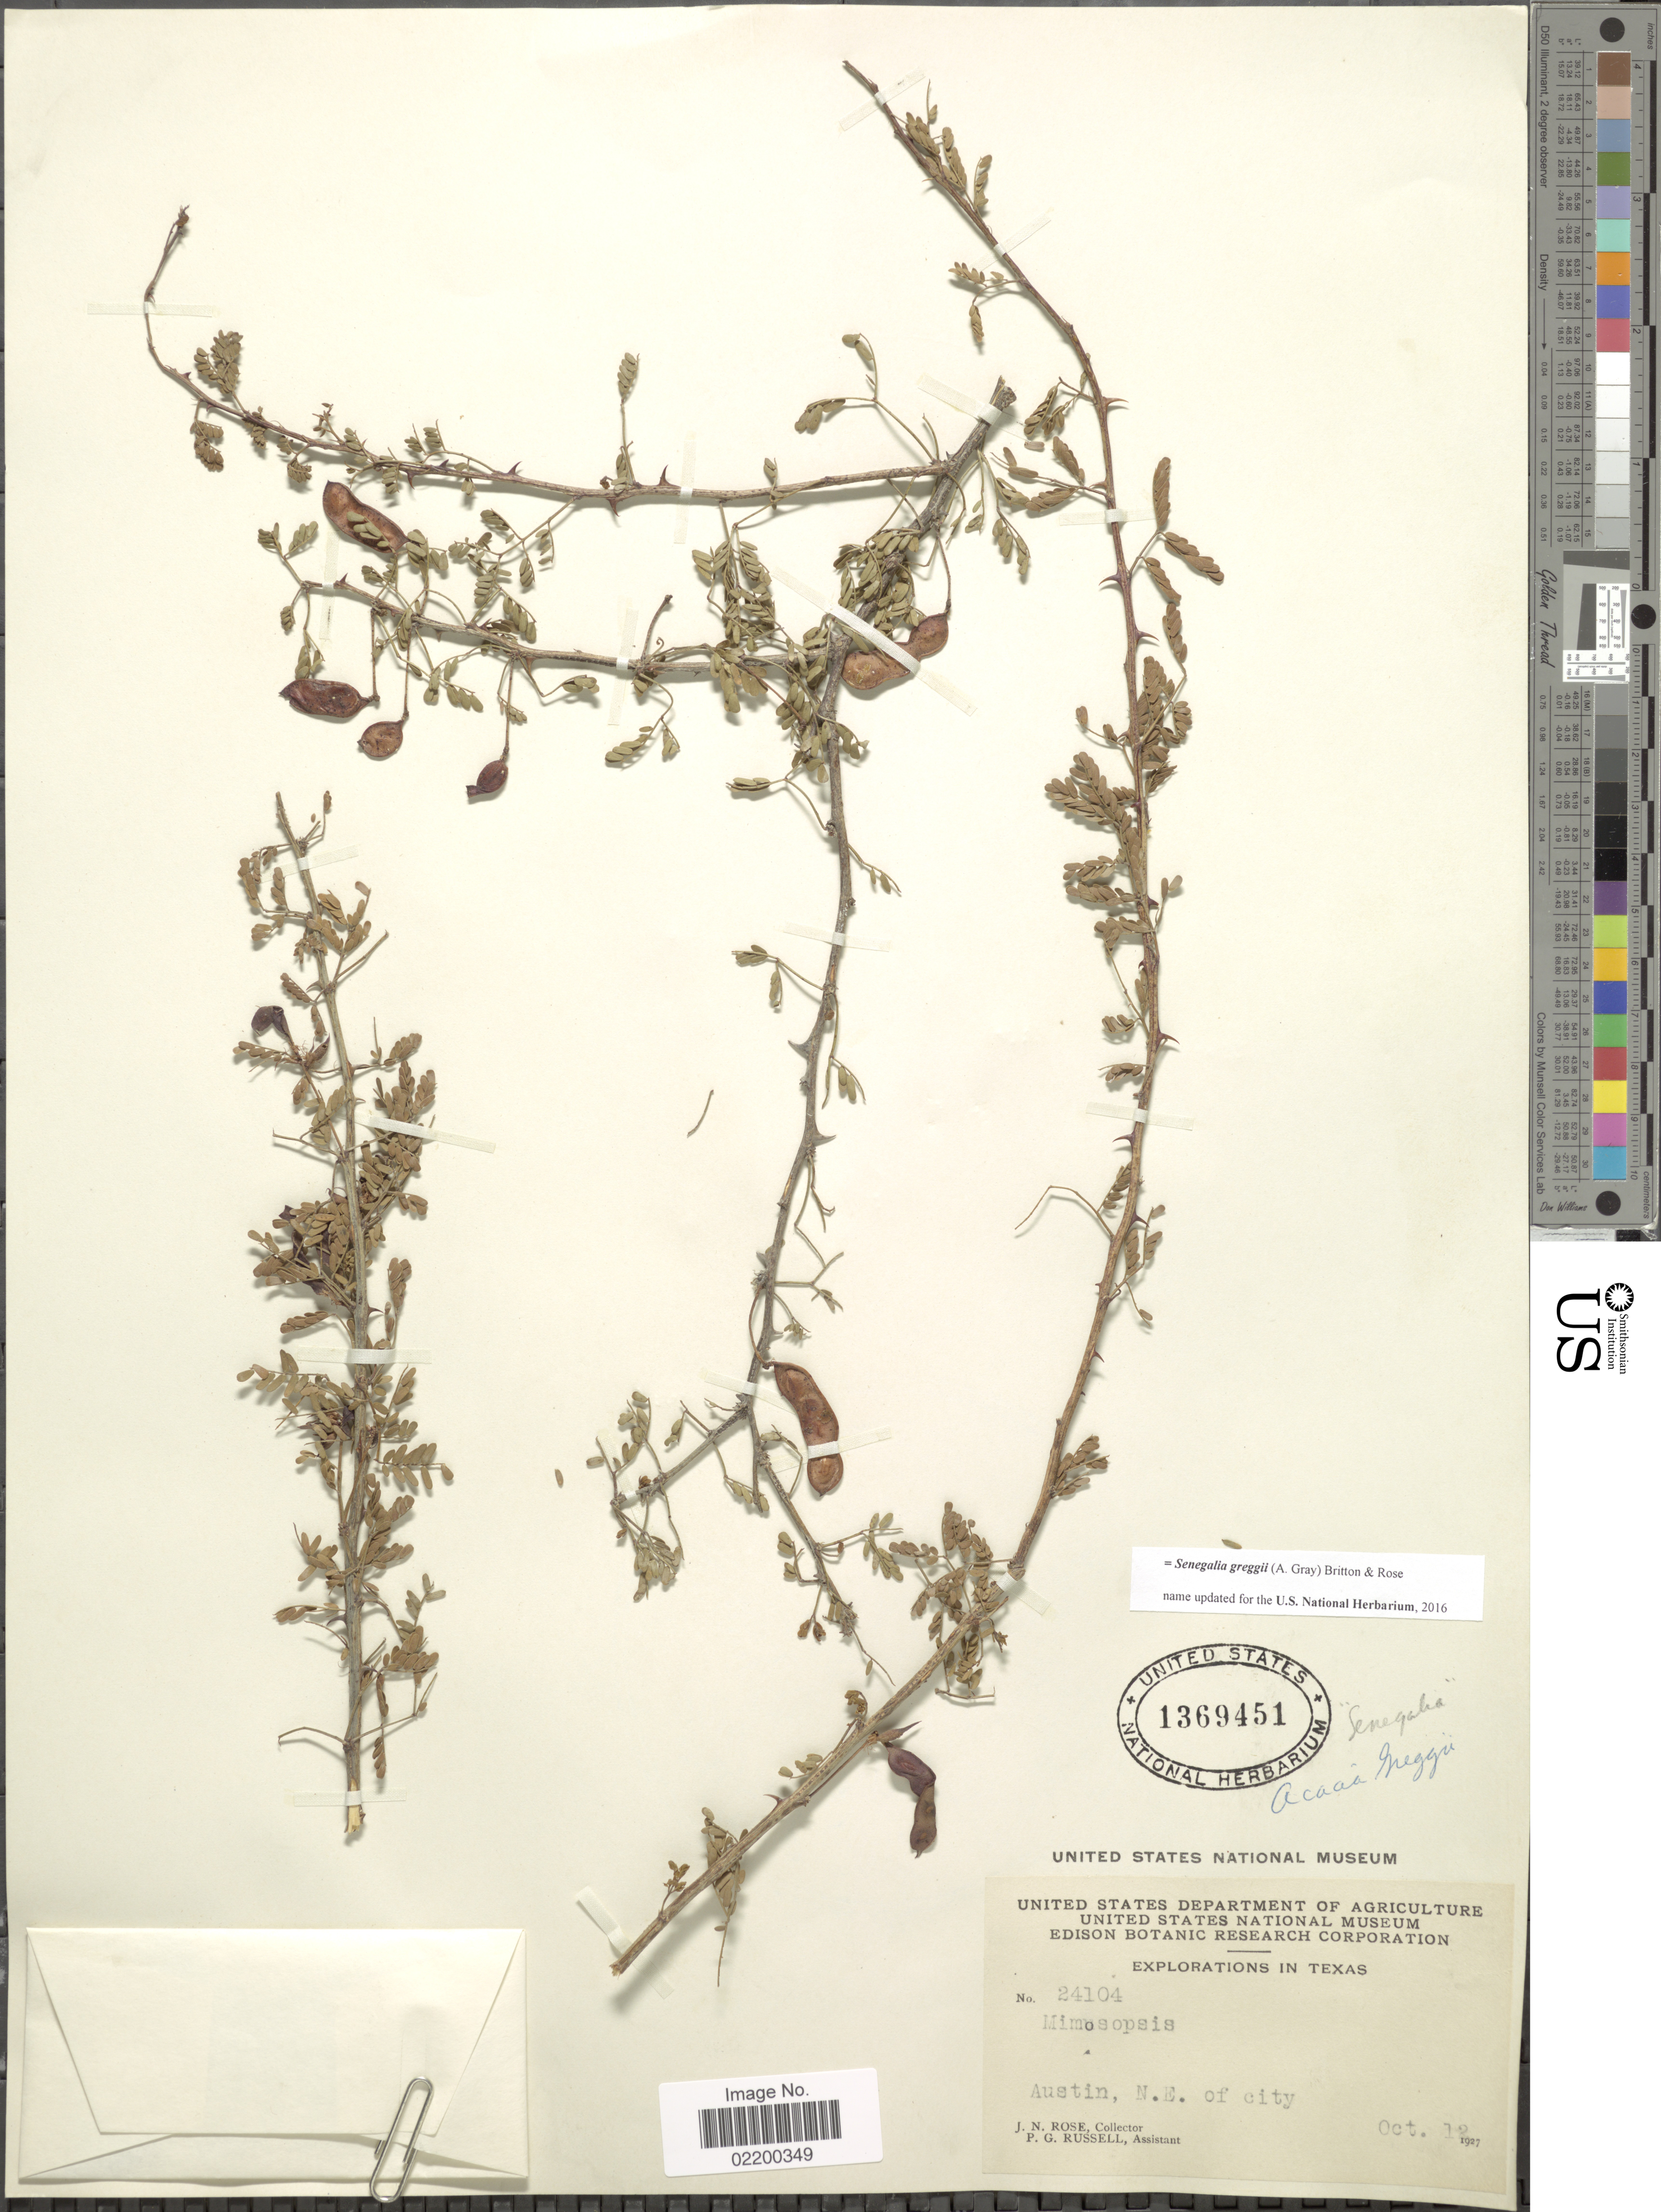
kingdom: Plantae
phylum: Tracheophyta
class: Magnoliopsida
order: Fabales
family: Fabaceae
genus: Senegalia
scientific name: Senegalia greggii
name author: (A. Gray) Britton & Rose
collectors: J. N. Rose & P. G. Russell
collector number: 24104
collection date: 1927-10-12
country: United States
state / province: Texas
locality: Austin, N.E. of city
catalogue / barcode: US 1369451